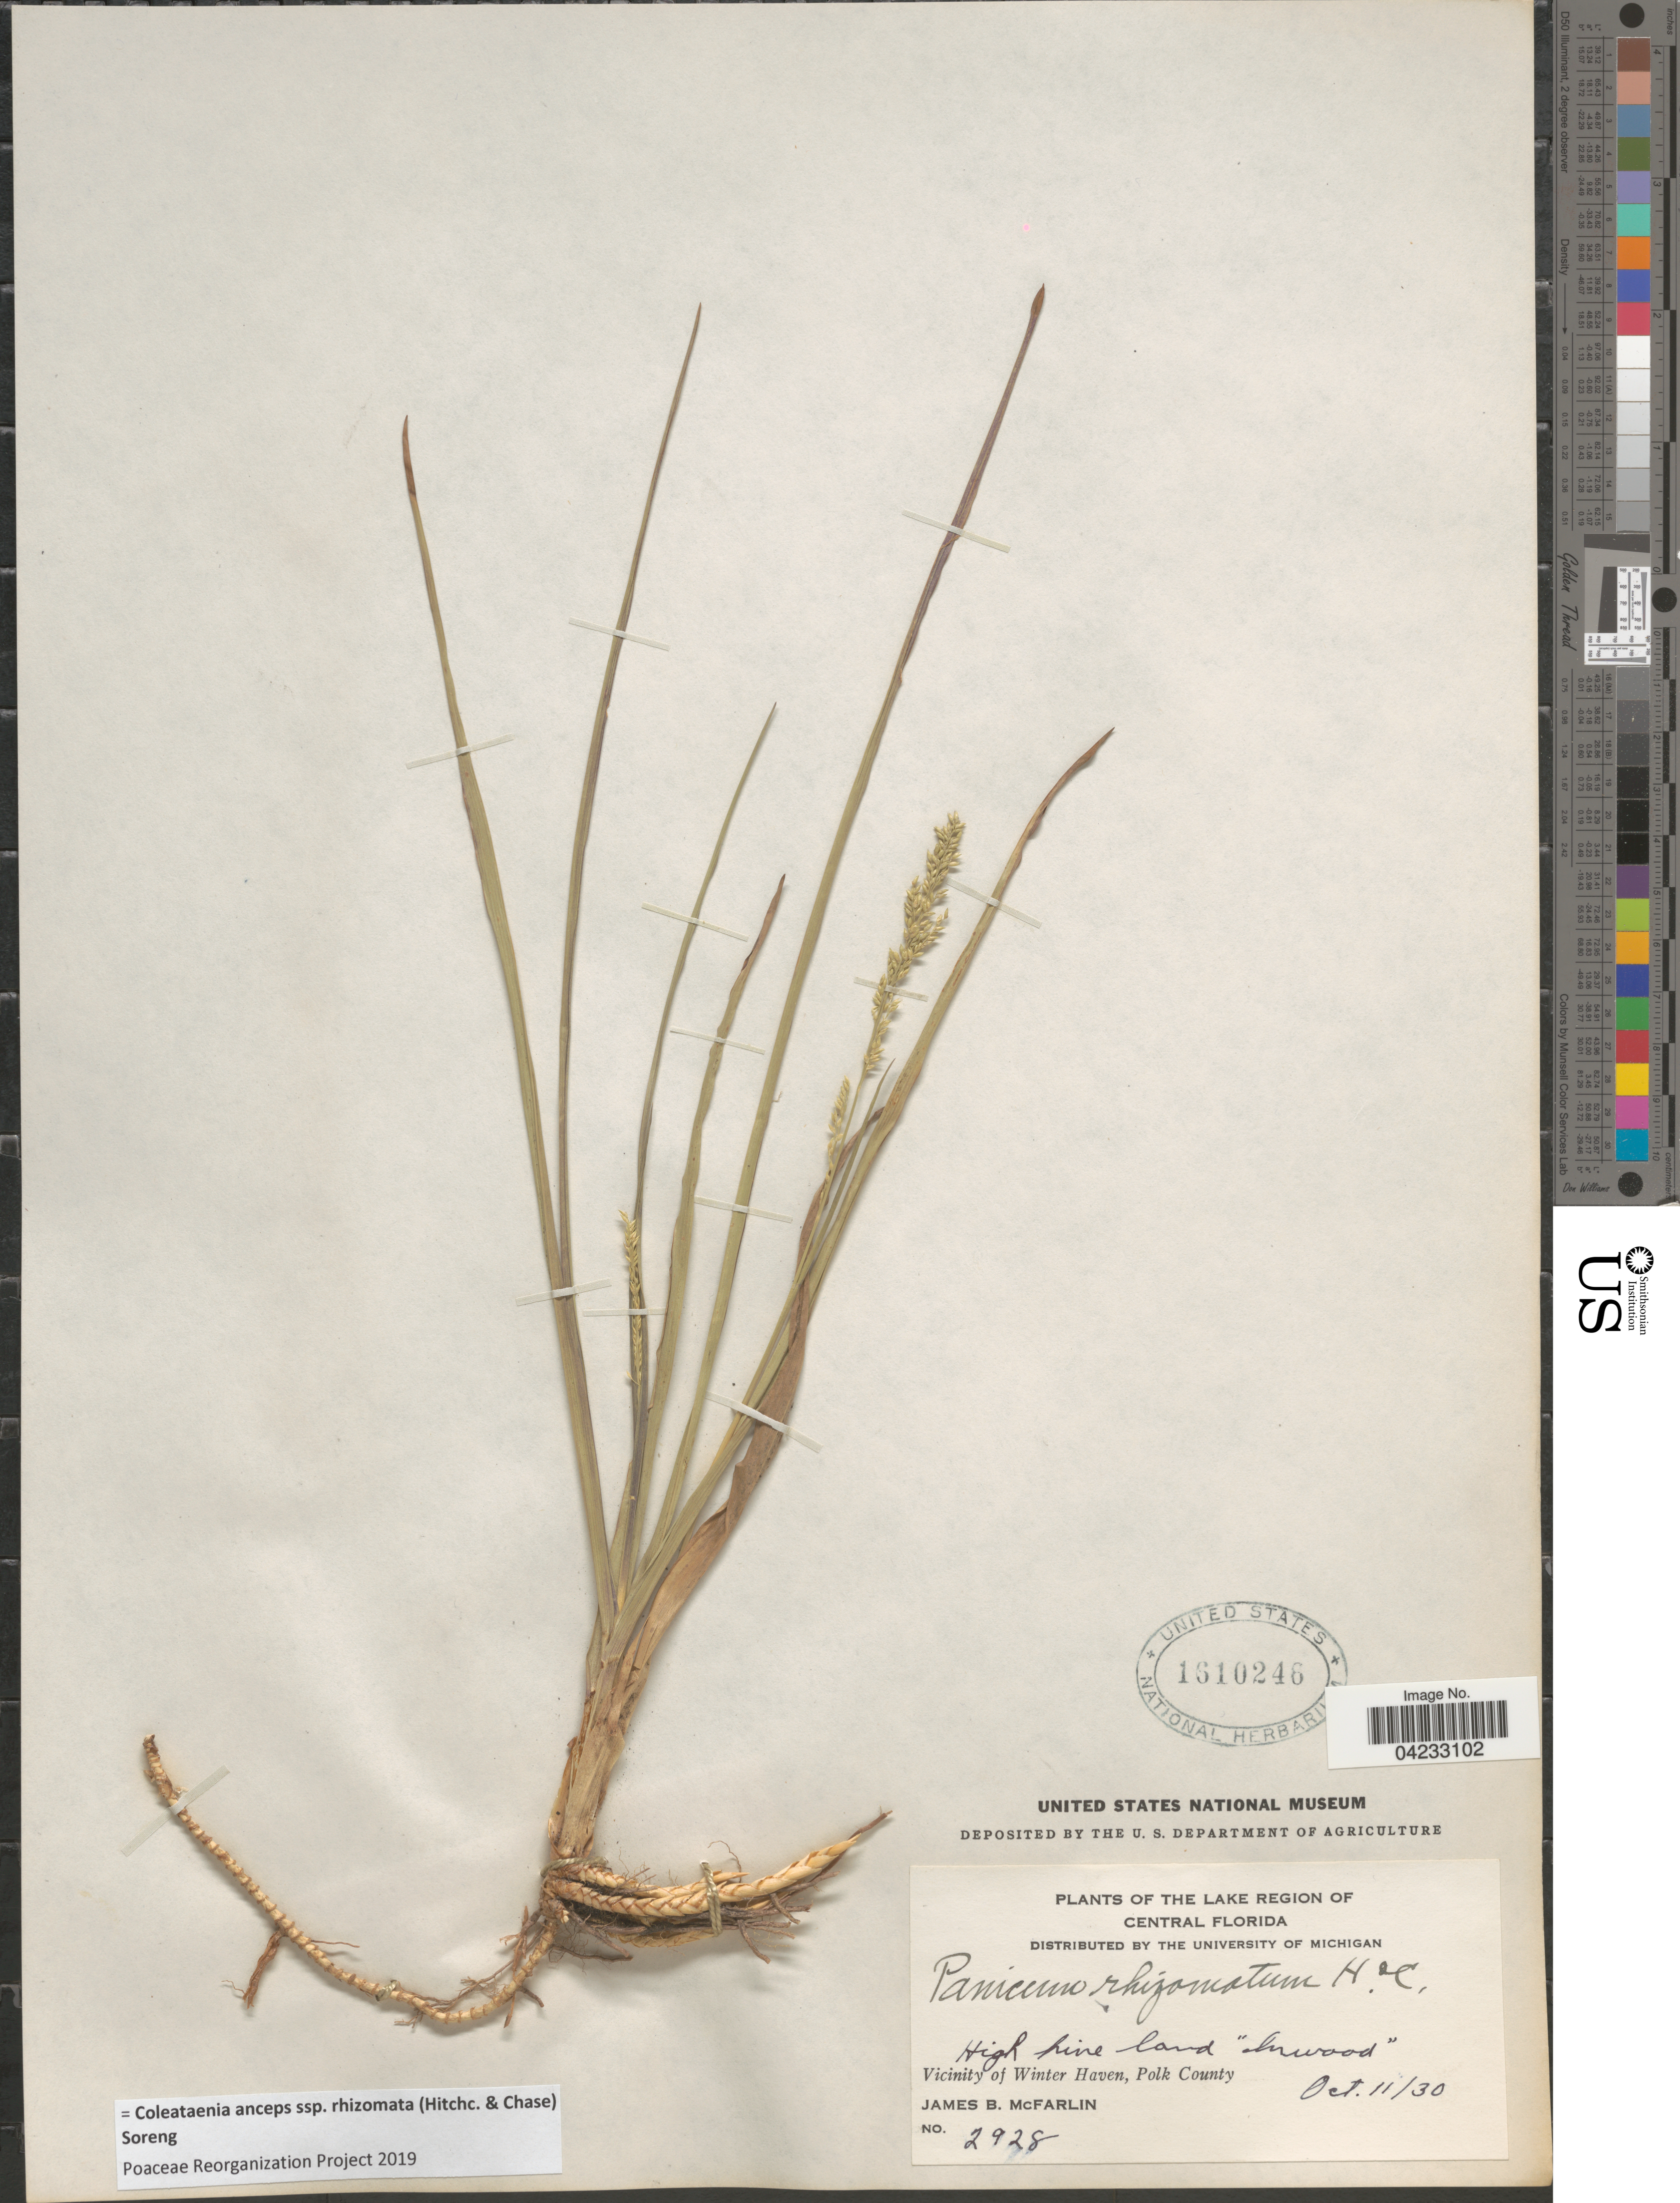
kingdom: Plantae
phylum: Tracheophyta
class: Liliopsida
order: Poales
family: Poaceae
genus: Coleataenia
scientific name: Coleataenia anceps subsp. rhizomata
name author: (Hitchc. & Chase) Soreng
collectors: J. McFarlin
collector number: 2928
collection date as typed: Transcribed d/m/y: 11/10/30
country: United States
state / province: Florida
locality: The Lake Region of Central Florida. Vicinity of Winter Haven, Polk County.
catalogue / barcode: US 1610246